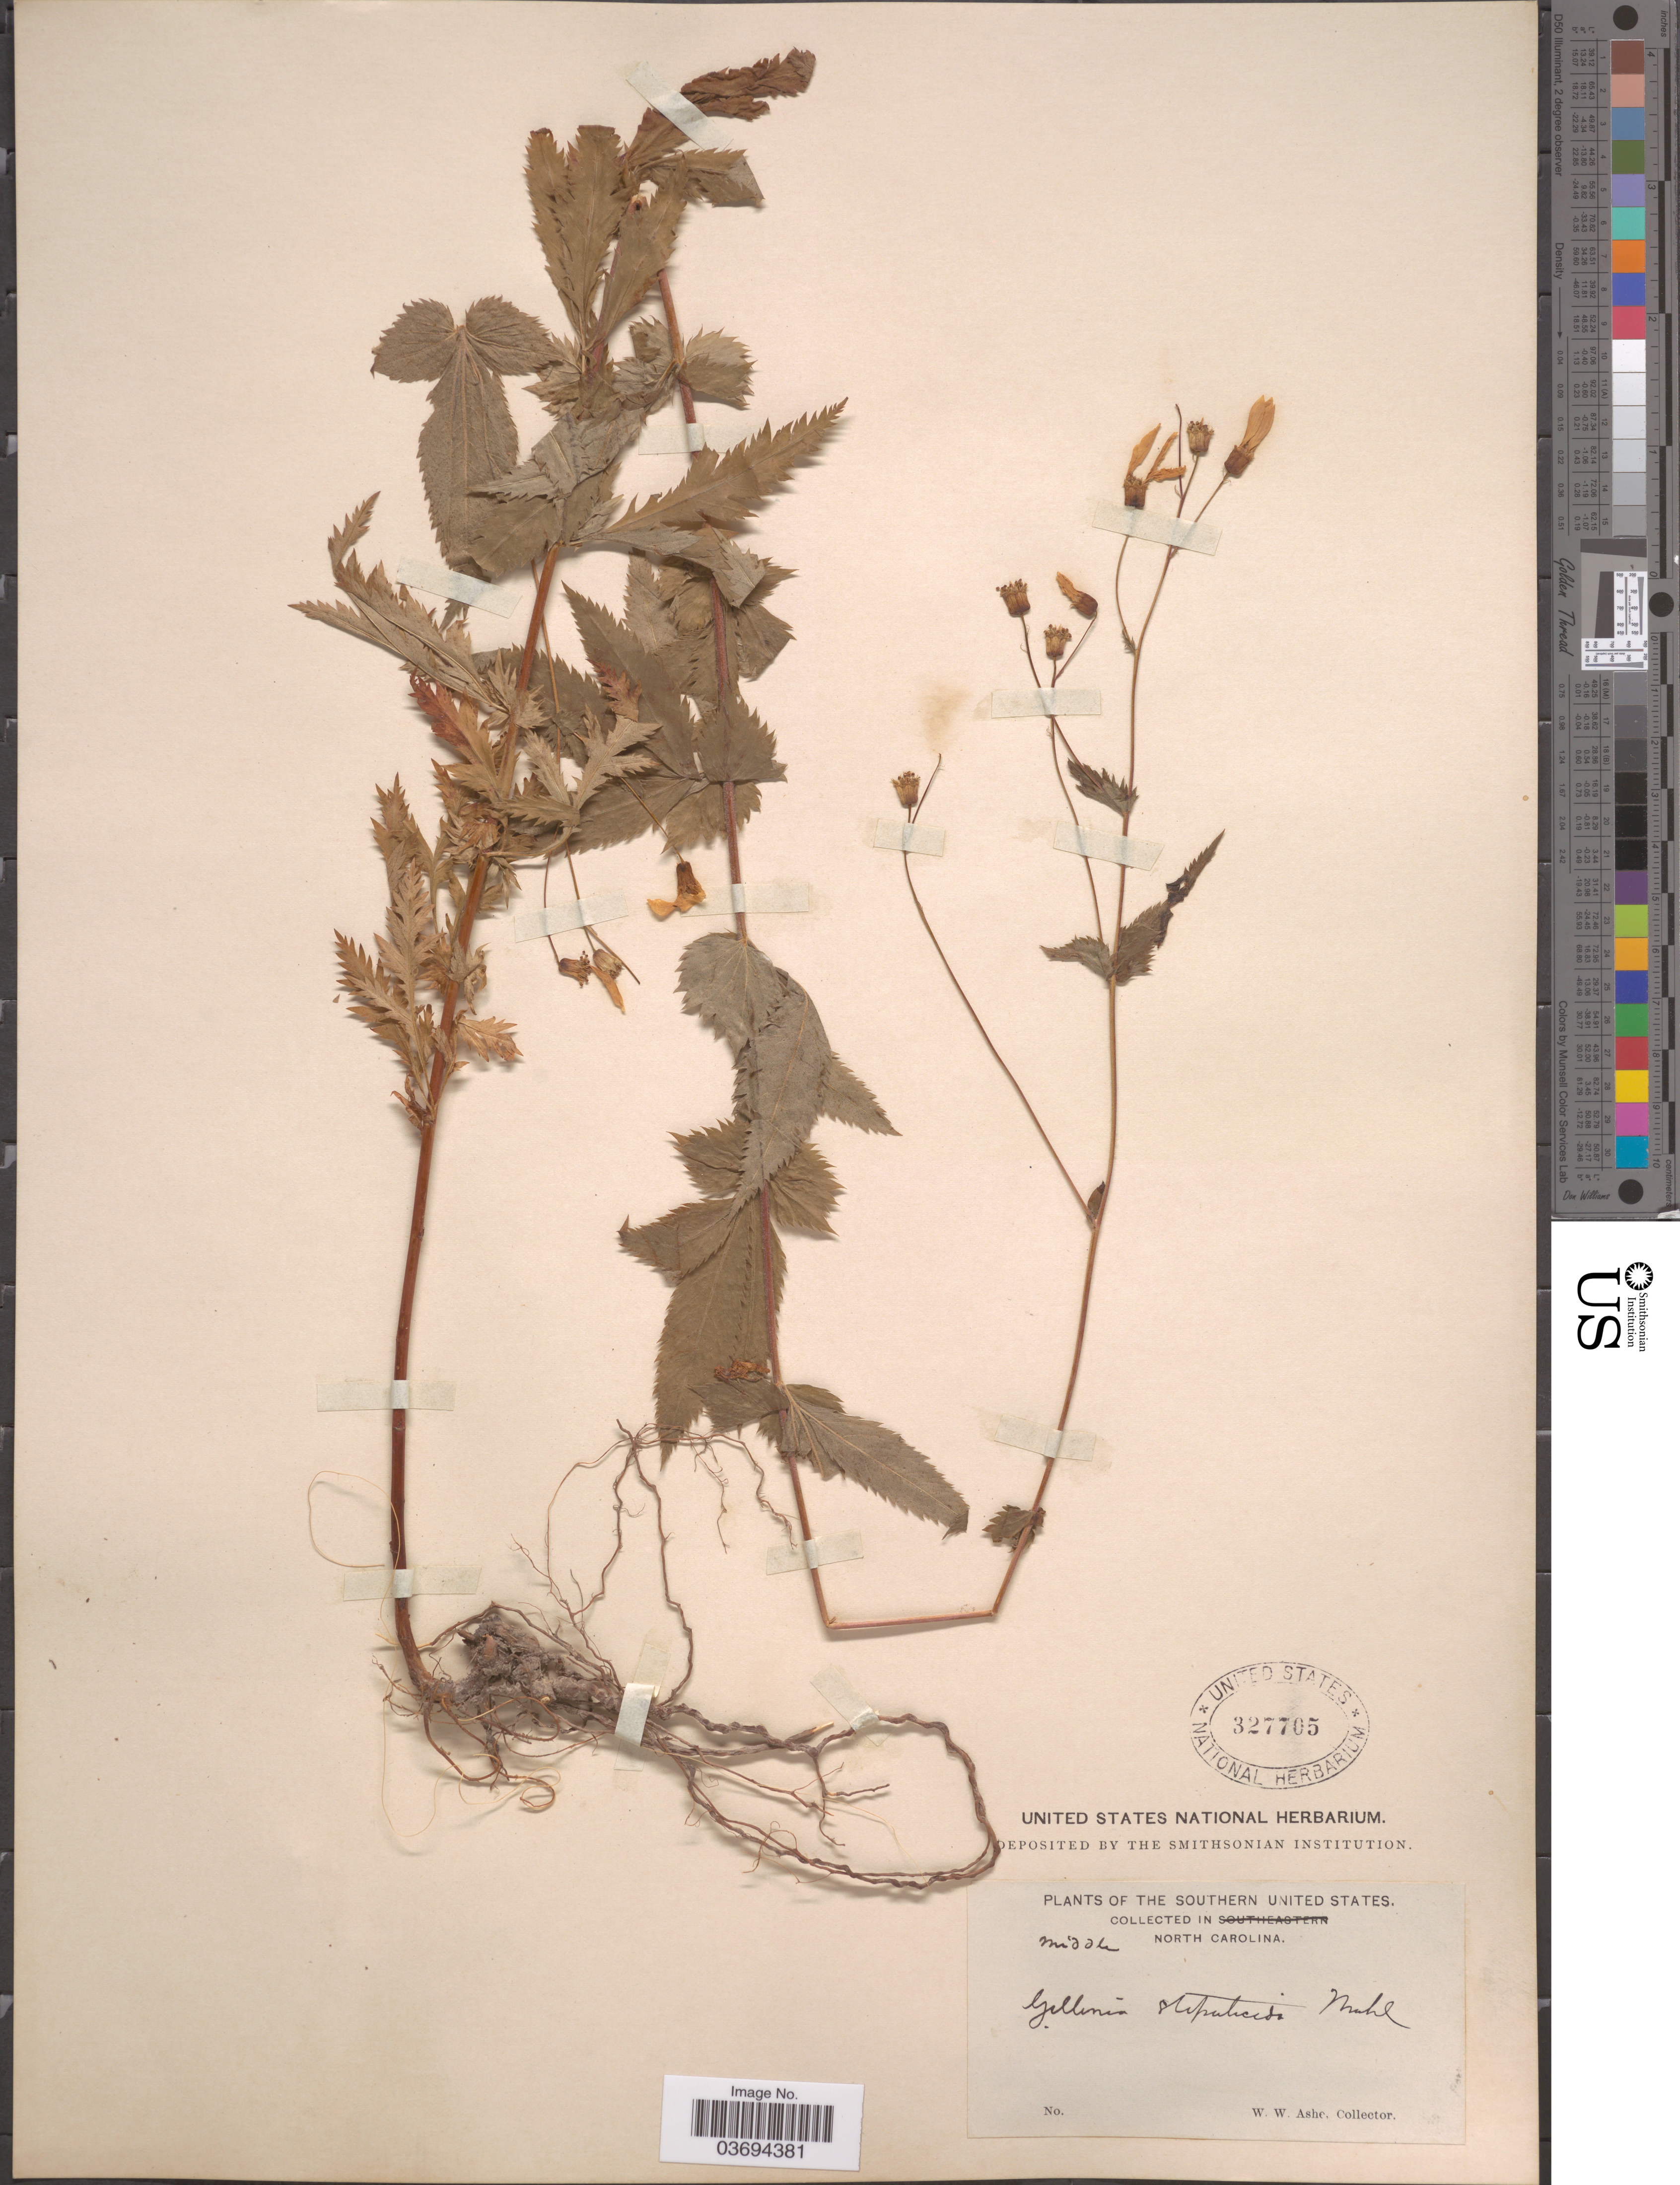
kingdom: Plantae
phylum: Tracheophyta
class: Magnoliopsida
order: Rosales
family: Rosaceae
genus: Gillenia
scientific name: Gillenia stipulata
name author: (Muhl. ex Willd.) Nutt.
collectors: W. W. Ashe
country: United States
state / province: North Carolina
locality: Southern United States. Middle North Carolina.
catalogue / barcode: US 327705